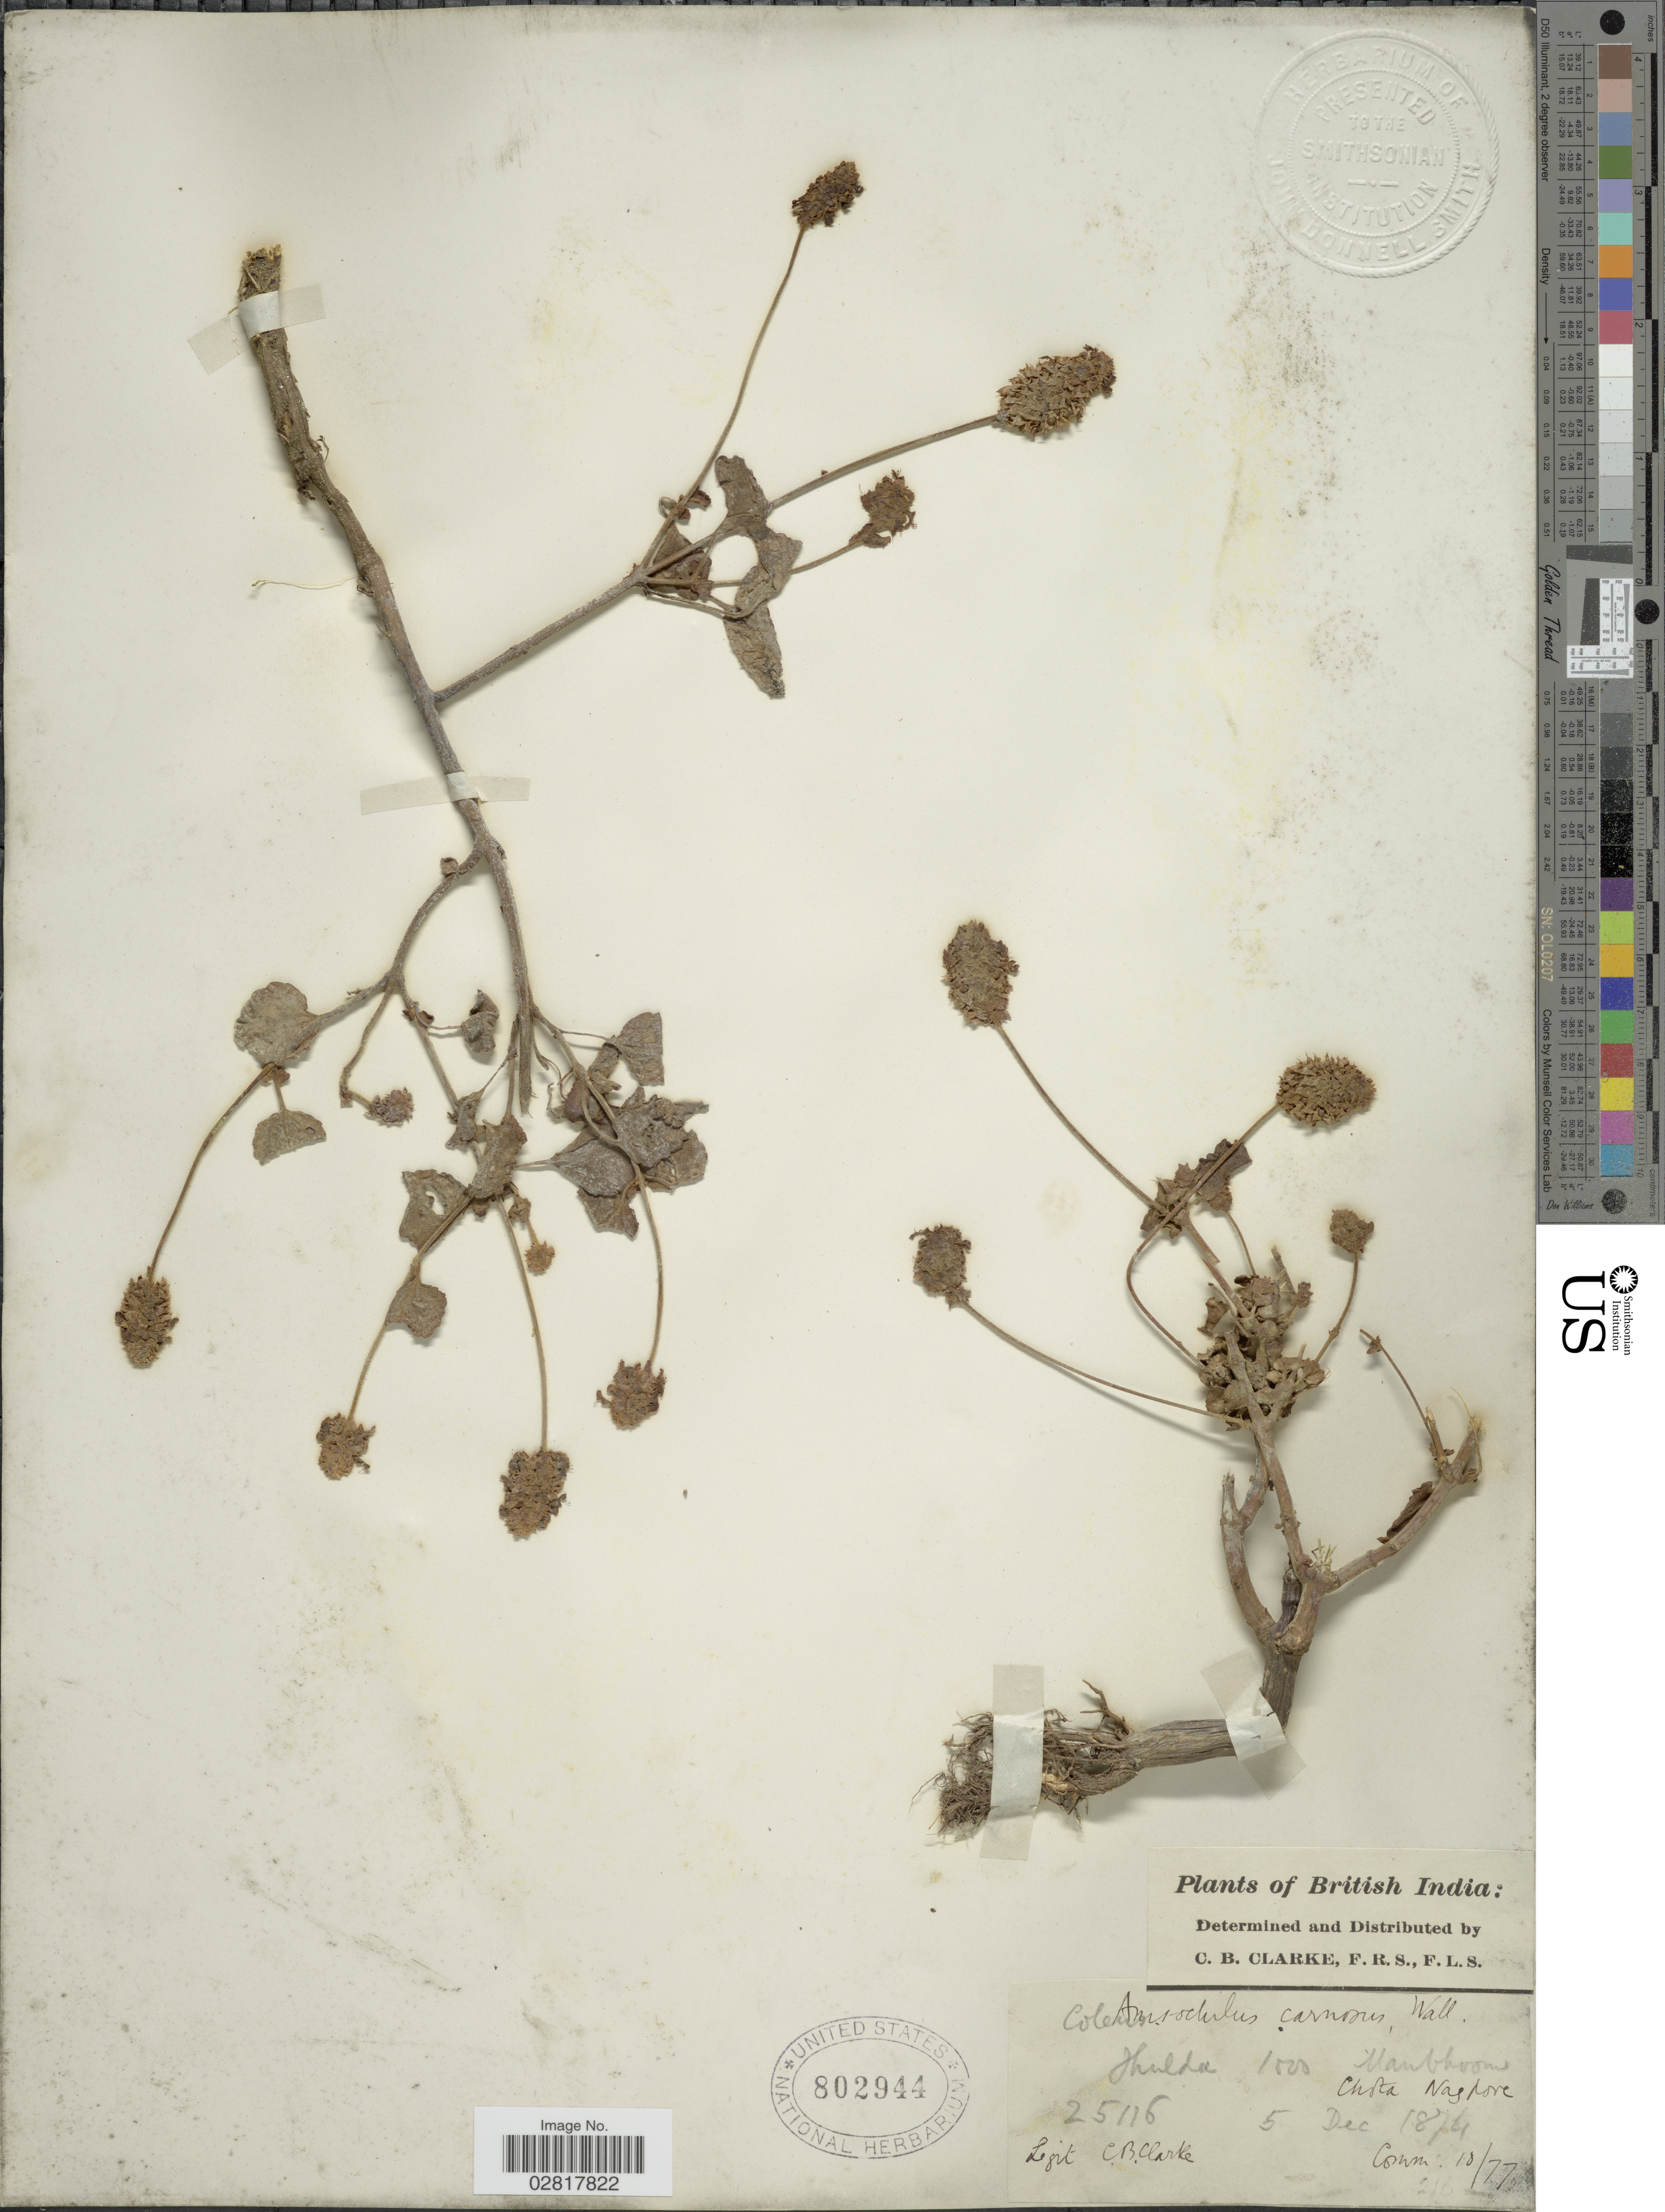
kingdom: Plantae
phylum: Tracheophyta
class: Magnoliopsida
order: Lamiales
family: Lamiaceae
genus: Anisochilus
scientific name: Anisochilus carnosus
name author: (L. f.) Wall. ex Benth.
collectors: C. B. Clarke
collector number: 25116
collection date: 1874-12-05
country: India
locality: British India. Hulda. Manbhoom. Chota Nagpore [interpreted]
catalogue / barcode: US 802944